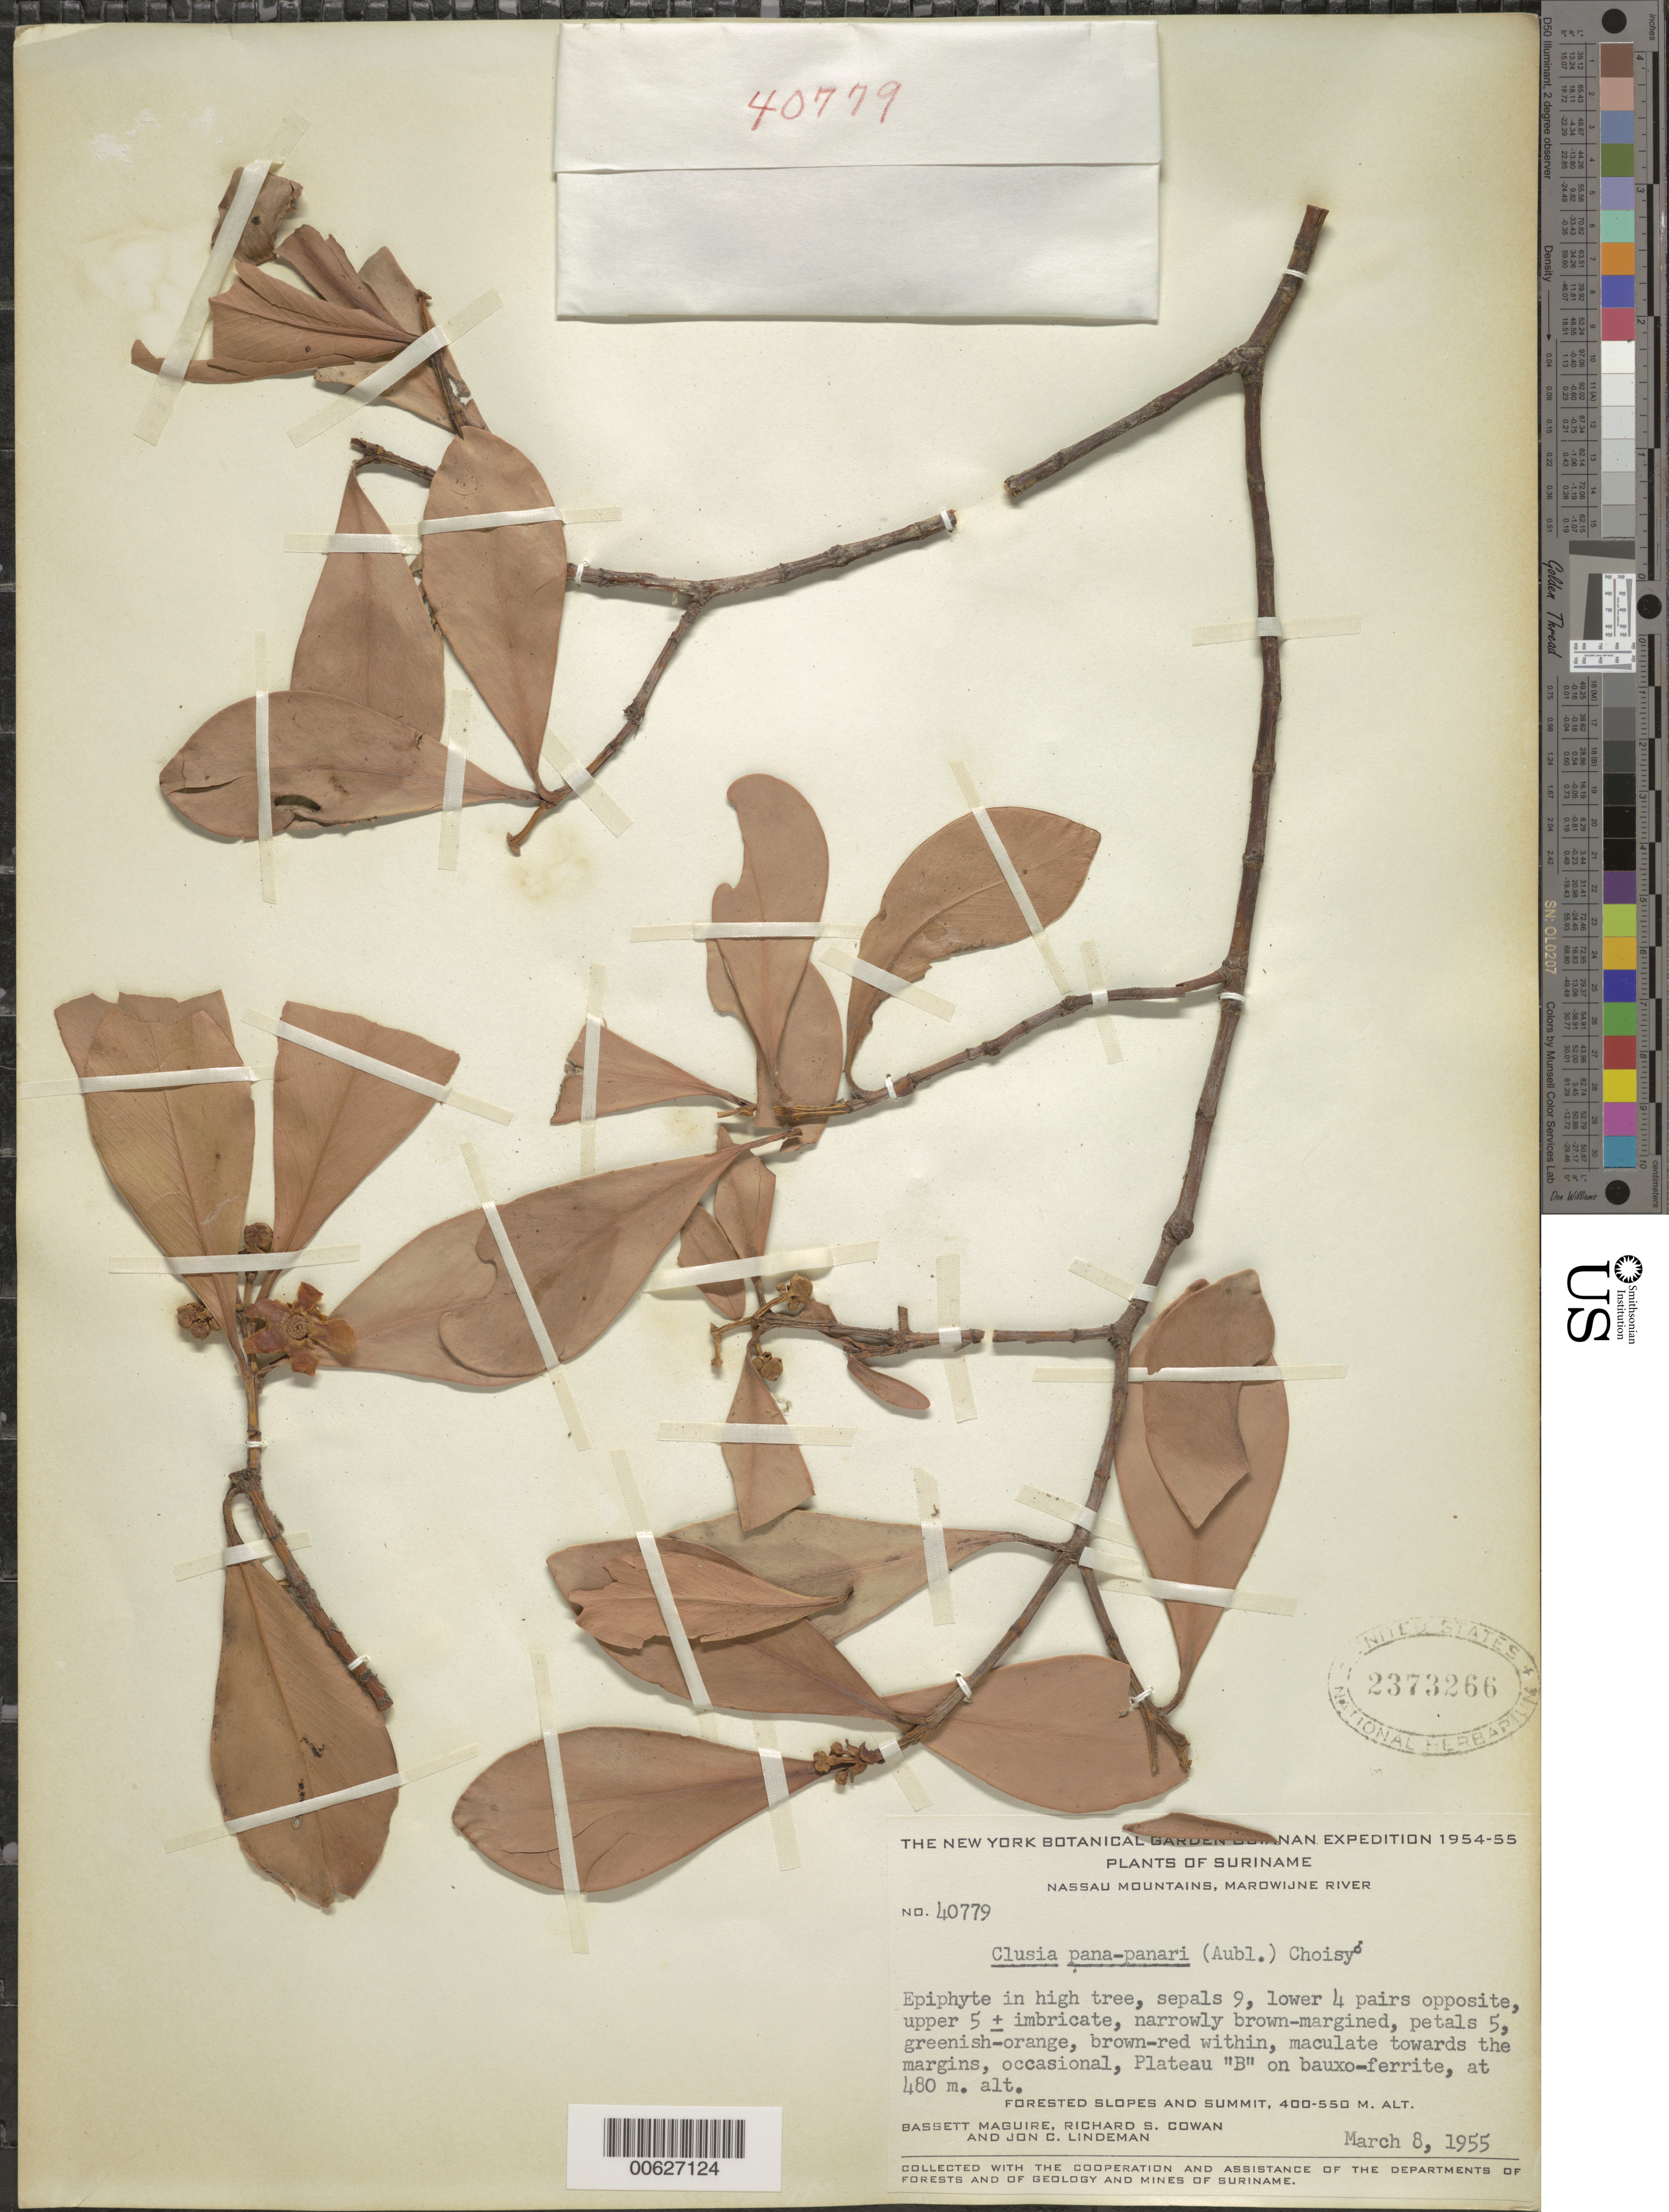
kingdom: Plantae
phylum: Tracheophyta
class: Magnoliopsida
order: Malpighiales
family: Clusiaceae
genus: Clusia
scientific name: Clusia panapanari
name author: (Aubl.) Choisy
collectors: B. Maguire et al.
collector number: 40779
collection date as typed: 8-Mar-55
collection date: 1955-03-08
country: Suriname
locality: Nassau Mts., Marowijne R., Plateau B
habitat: Bauxo-ferrite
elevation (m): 480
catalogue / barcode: US 2373266